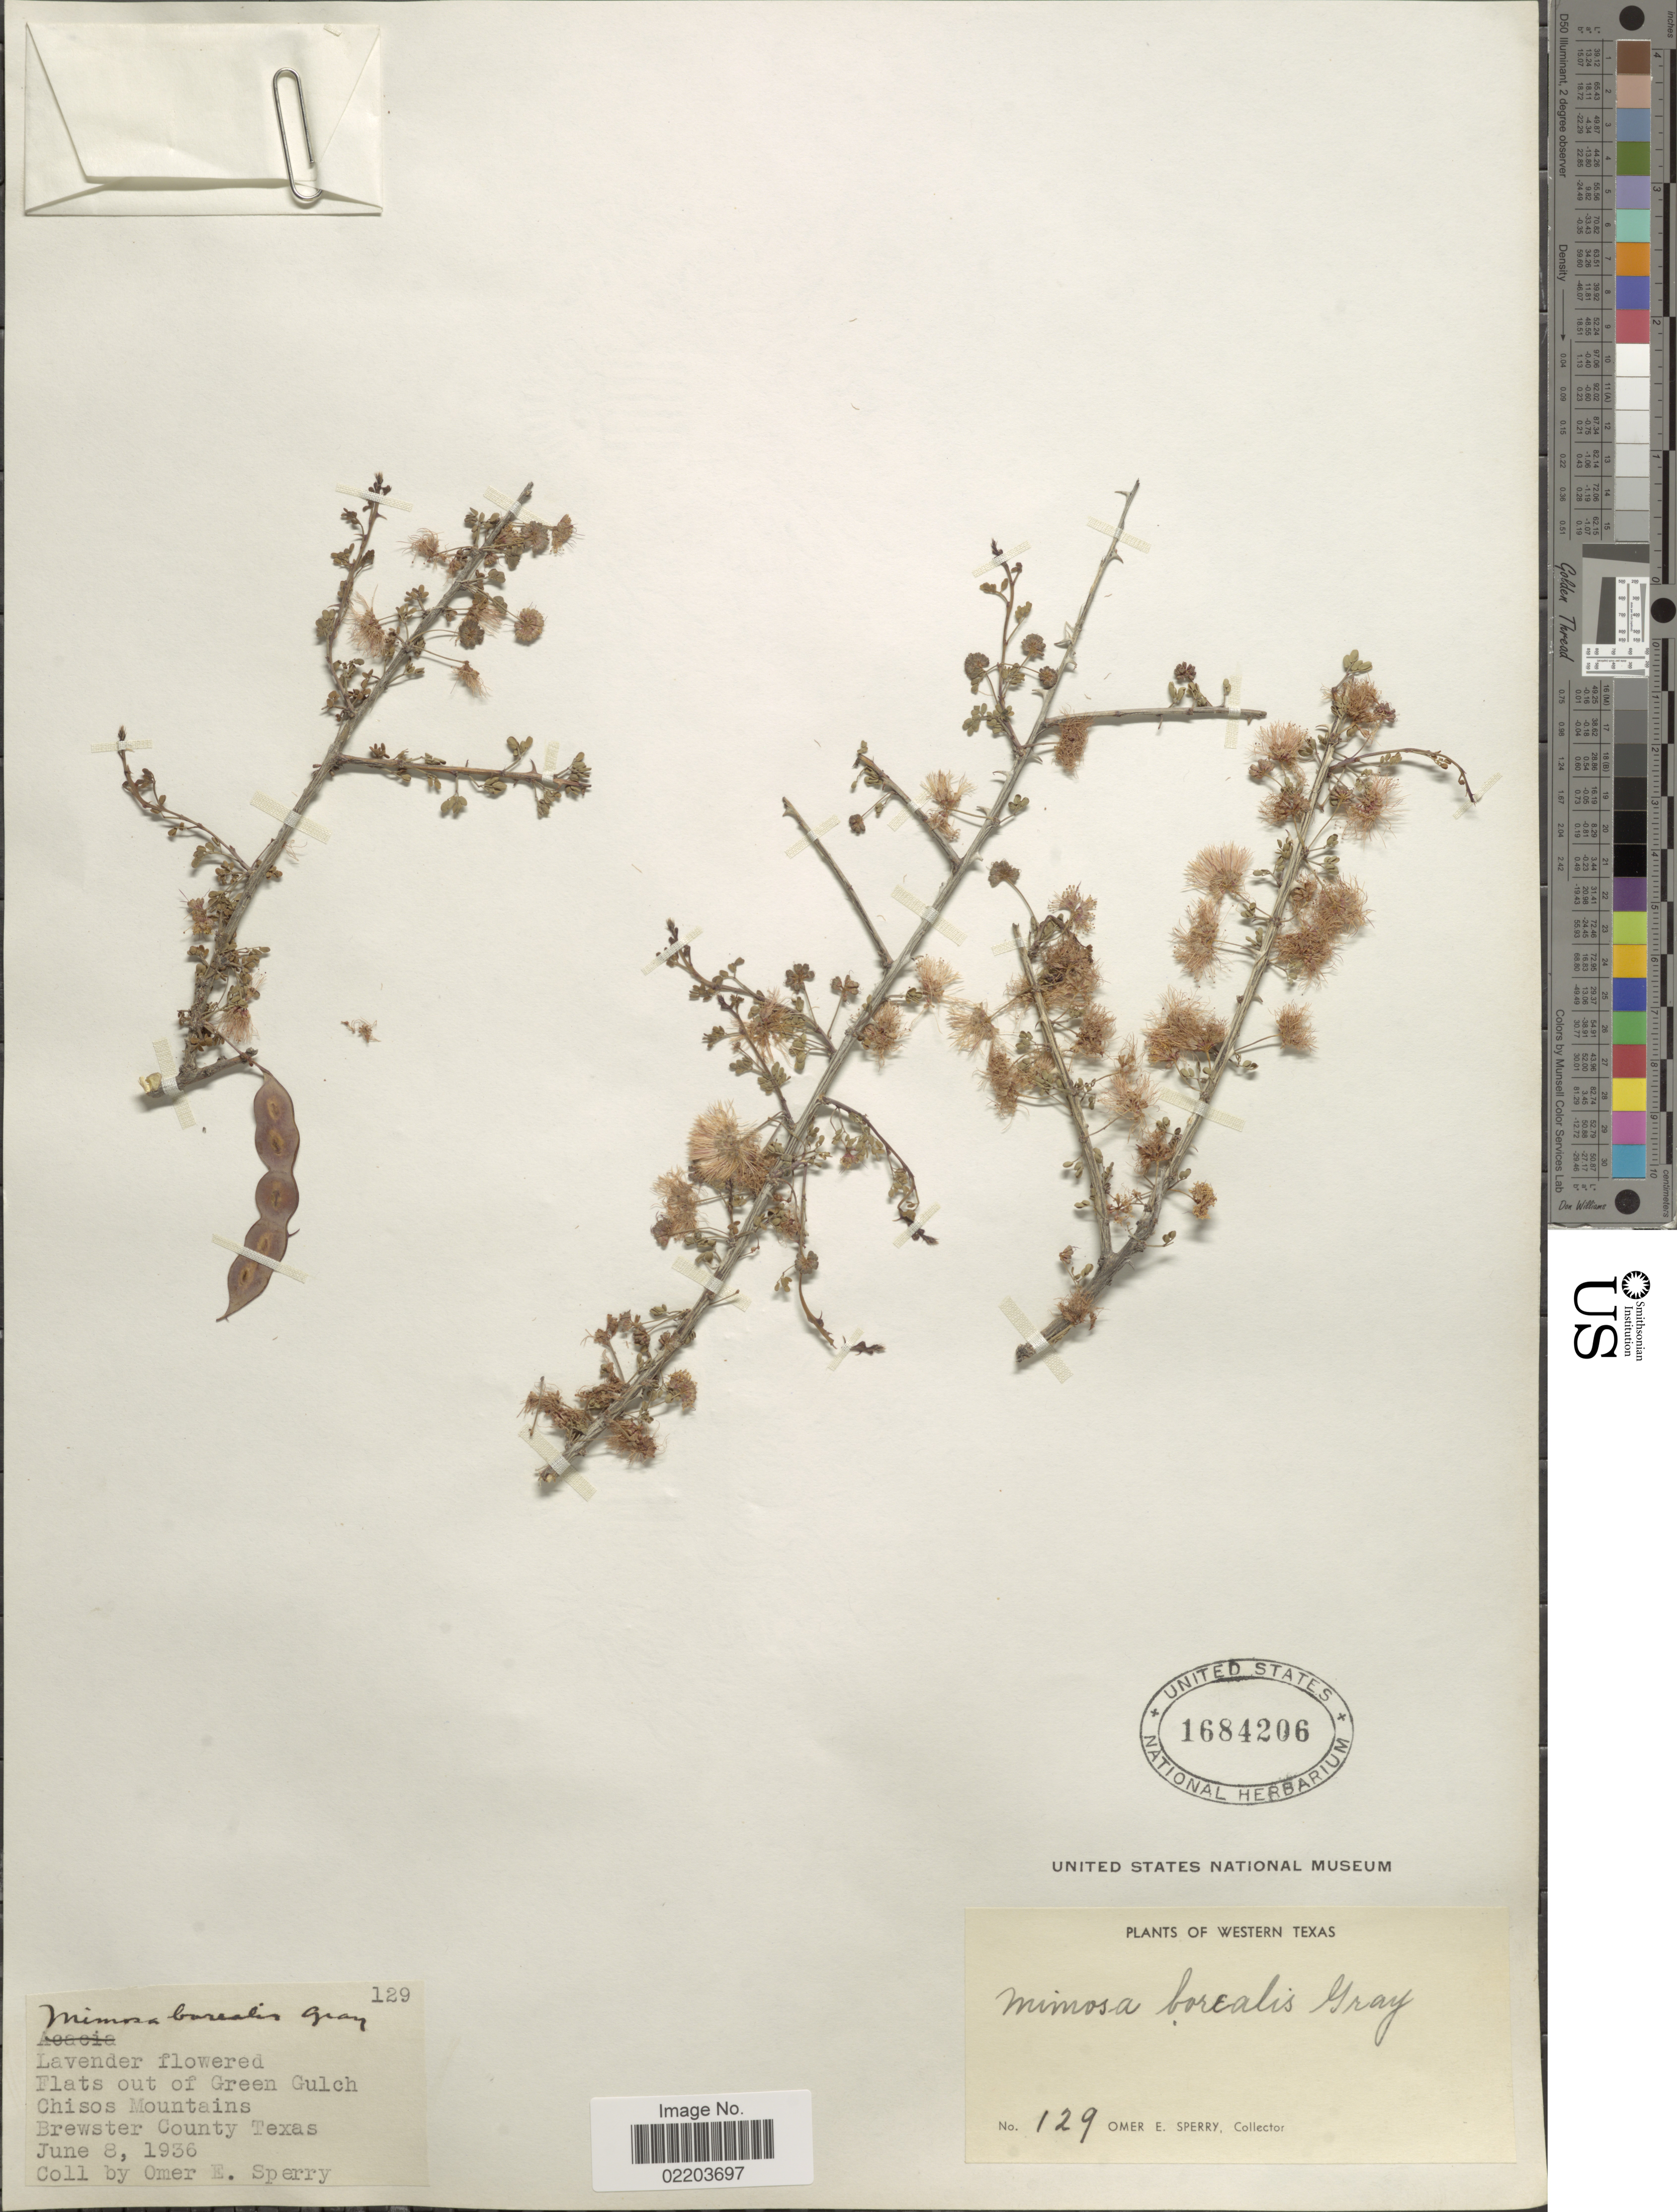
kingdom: Plantae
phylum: Tracheophyta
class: Magnoliopsida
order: Fabales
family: Fabaceae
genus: Mimosa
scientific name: Mimosa borealis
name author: A. Gray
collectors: O. E. Sperry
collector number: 129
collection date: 1936-06-08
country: United States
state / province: Texas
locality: Flats out of Green Gulch, Chisos Mountains, Brewster County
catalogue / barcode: US 1684206